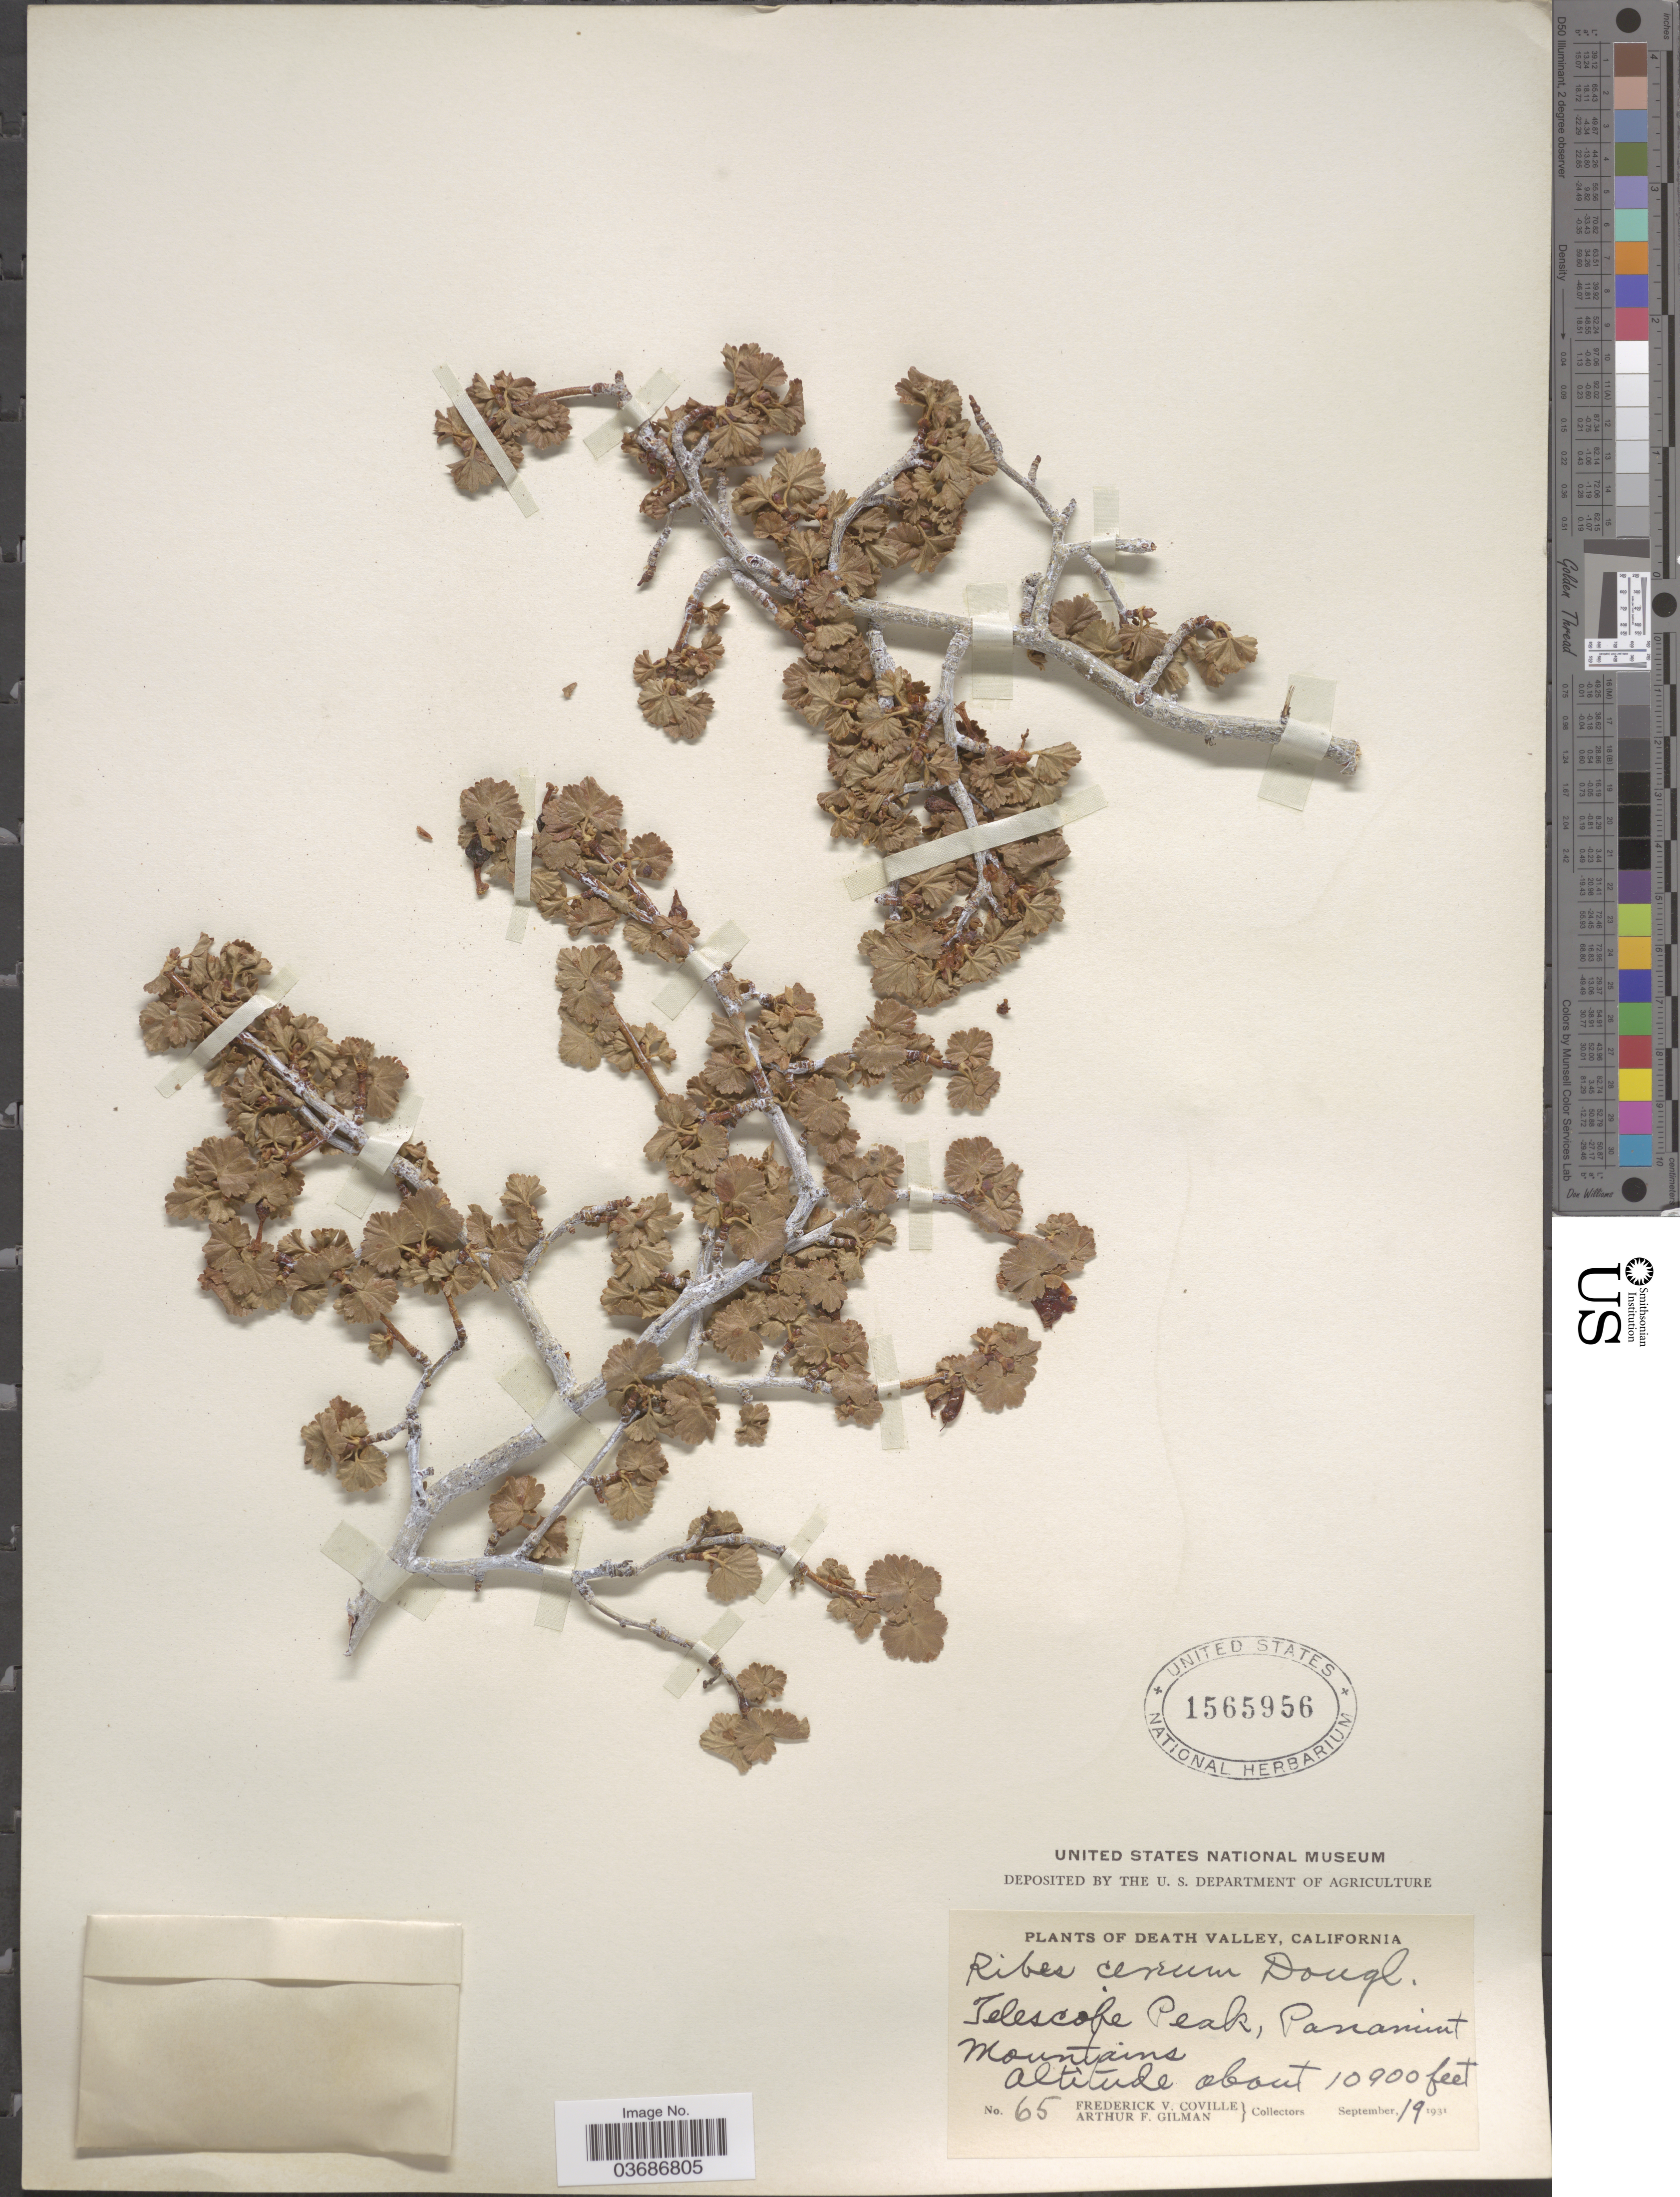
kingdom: Plantae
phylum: Tracheophyta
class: Magnoliopsida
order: Saxifragales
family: Grossulariaceae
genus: Ribes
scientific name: Ribes cereum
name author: Douglas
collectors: F. V. Coville & A. Gilman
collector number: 65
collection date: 1931-09-19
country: United States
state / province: California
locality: Death Valley. Telescope Peak, Panamint Mountains.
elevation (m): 3322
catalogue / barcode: US 1565956